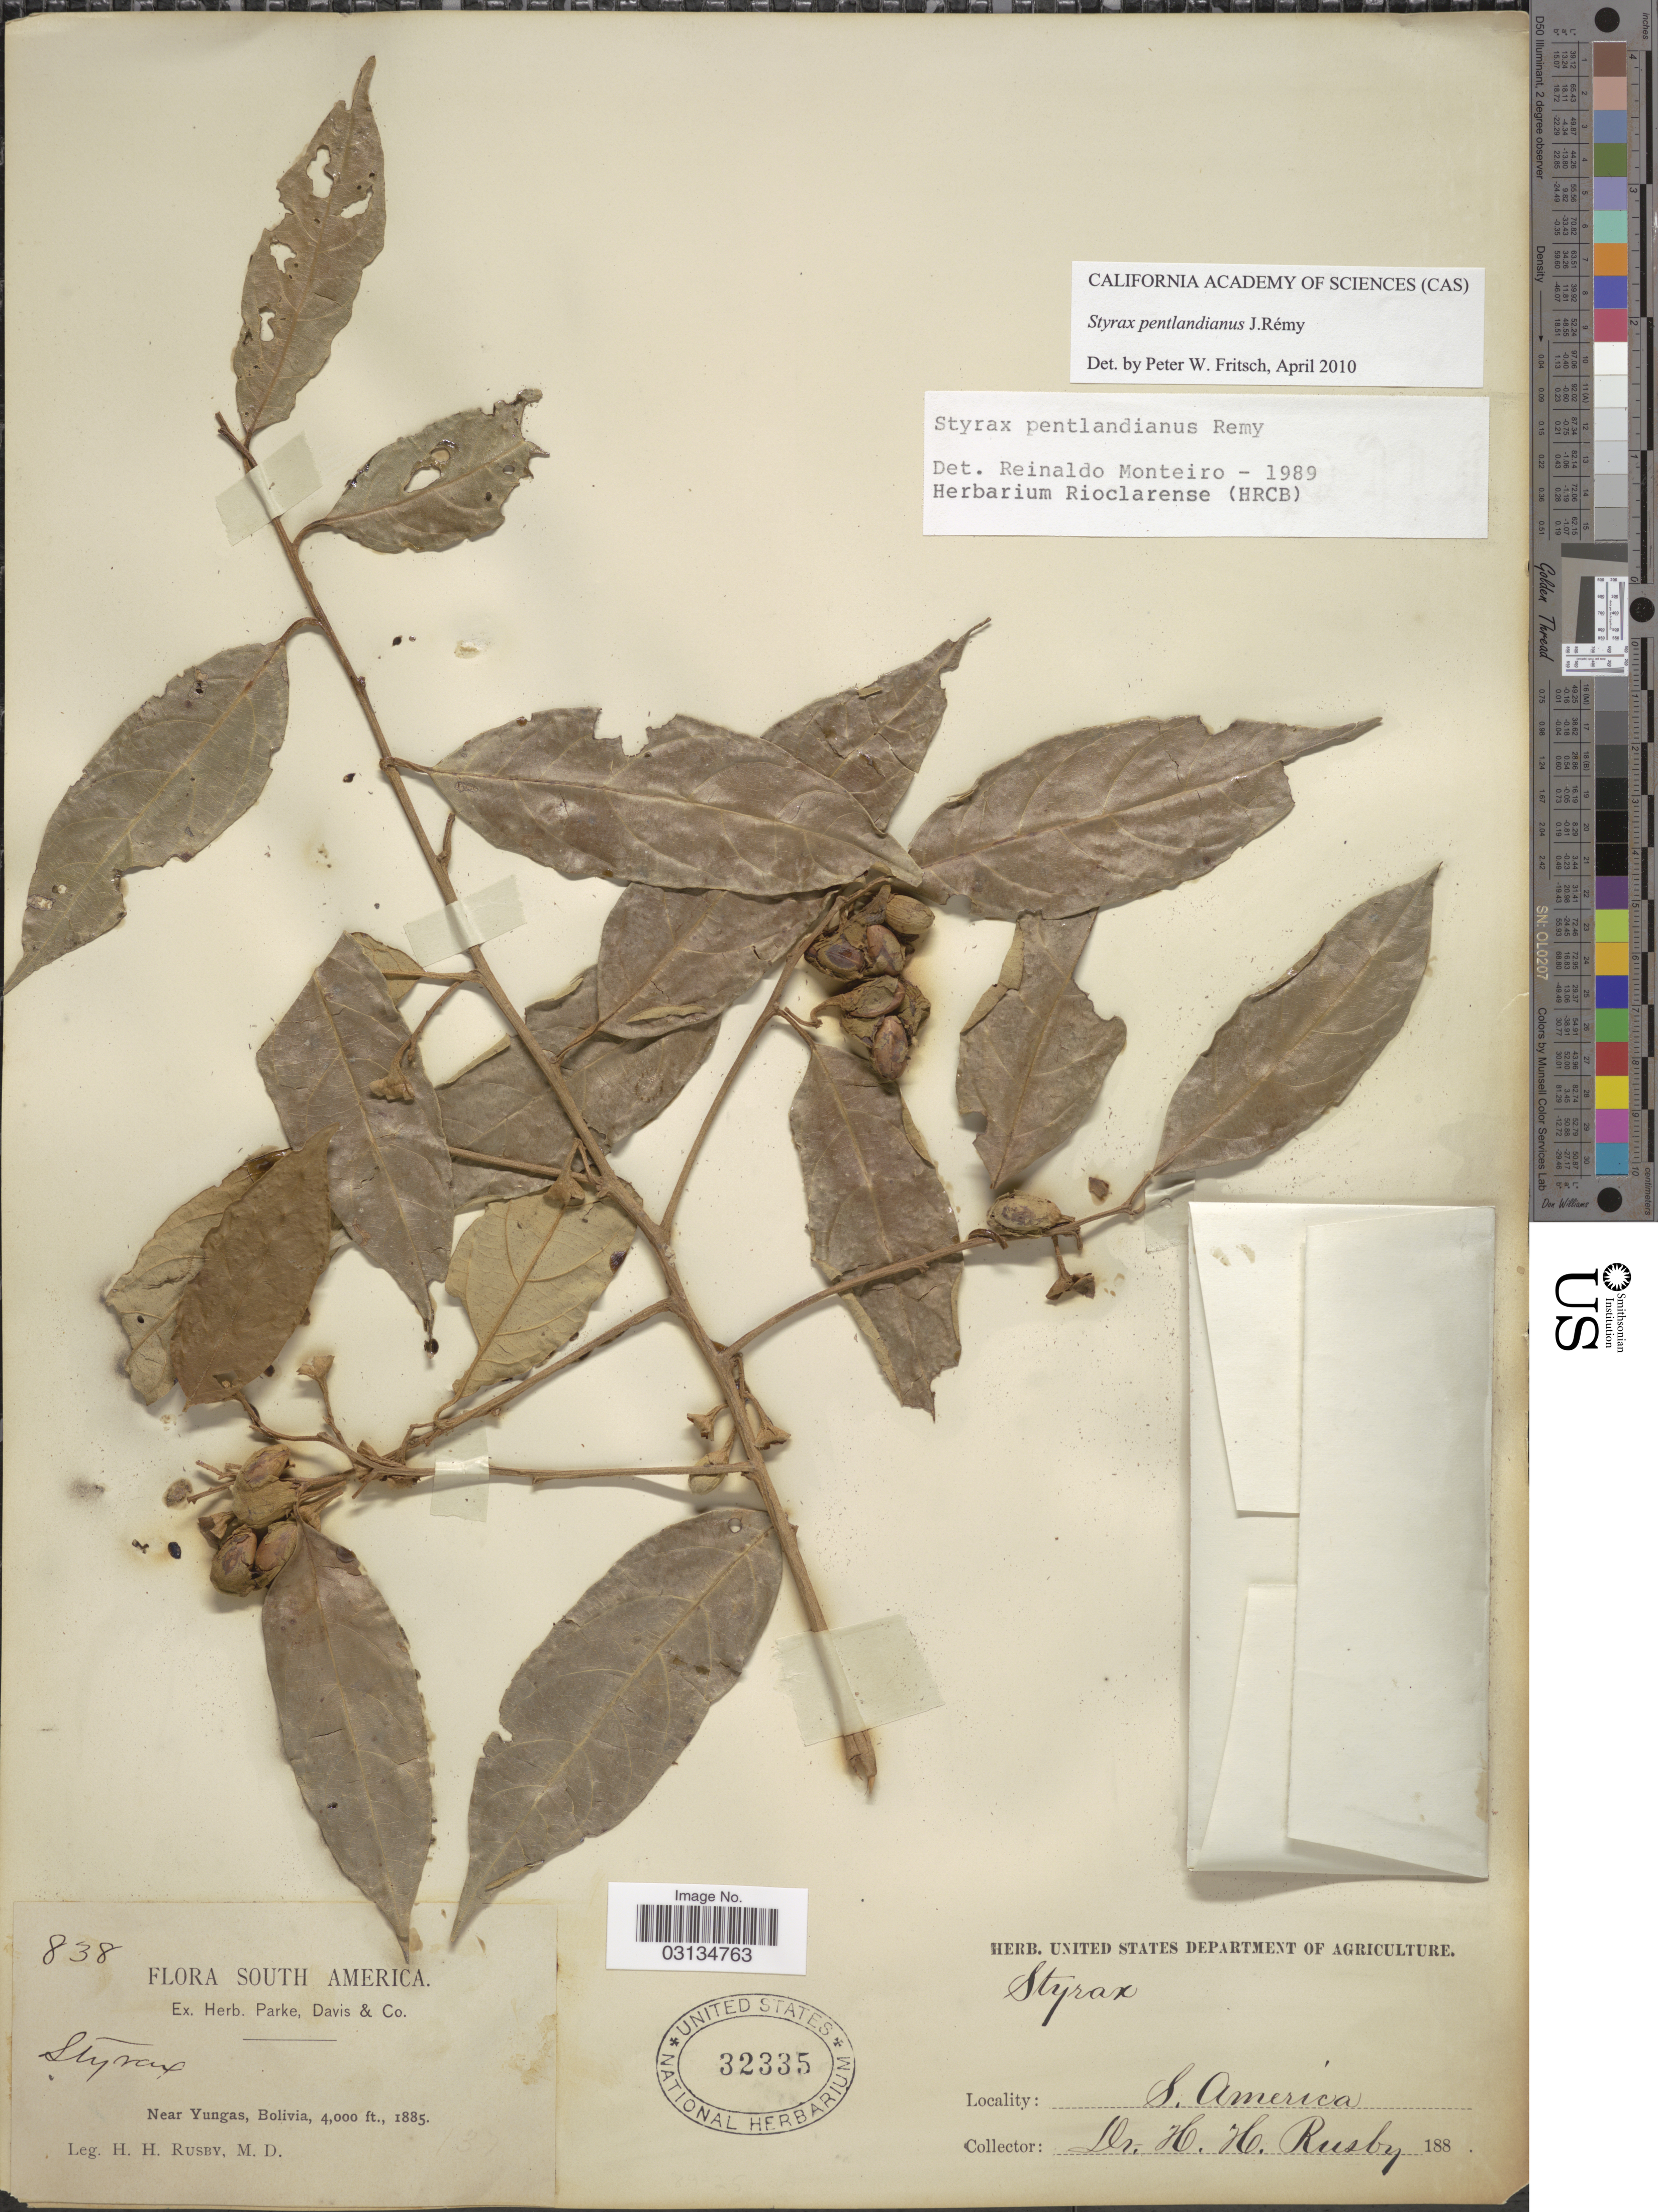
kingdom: Plantae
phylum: Tracheophyta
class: Magnoliopsida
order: Ericales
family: Styracaceae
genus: Styrax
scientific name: Styrax pentlandianus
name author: J. Rémy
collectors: H. H. Rusby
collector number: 838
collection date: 1885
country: Bolivia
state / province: La Paz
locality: Near Yungas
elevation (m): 1219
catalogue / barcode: US 32335